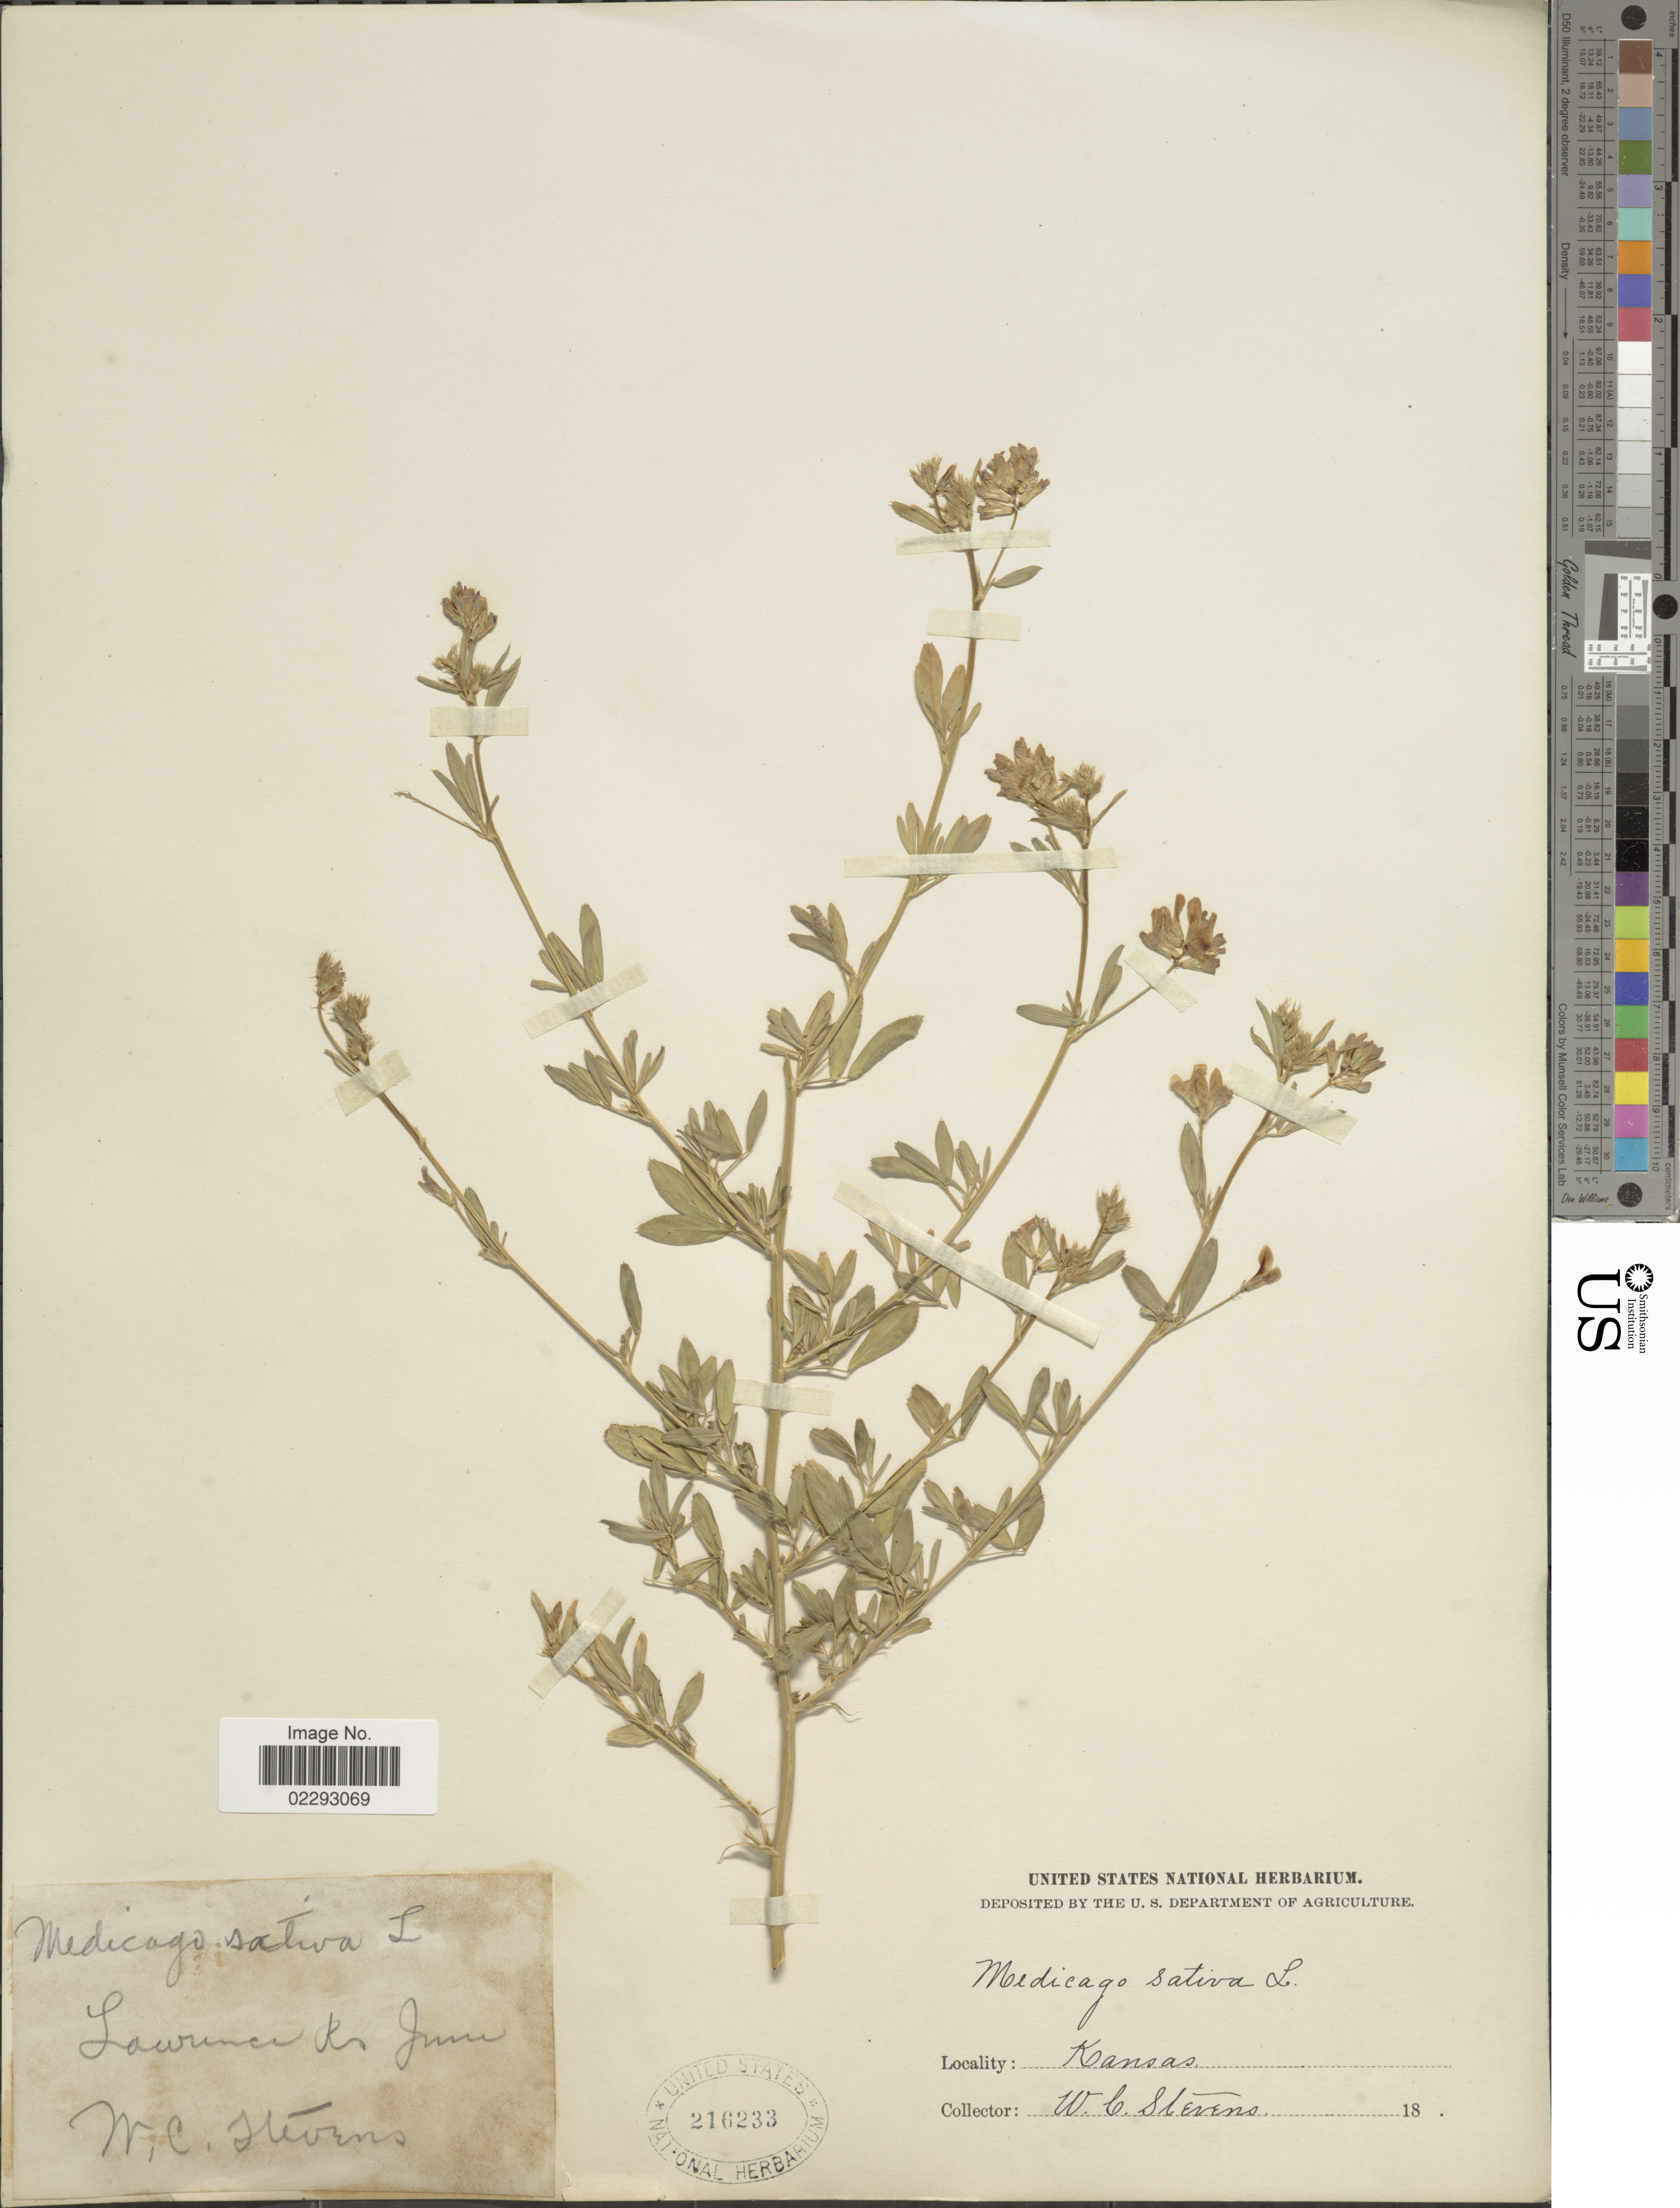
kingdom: Plantae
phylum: Tracheophyta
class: Magnoliopsida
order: Fabales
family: Fabaceae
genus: Medicago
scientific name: Medicago sativa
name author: L.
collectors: W. C. Stevens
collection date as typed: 18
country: United States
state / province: Kansas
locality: Lawrence Ks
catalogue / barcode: US 216233